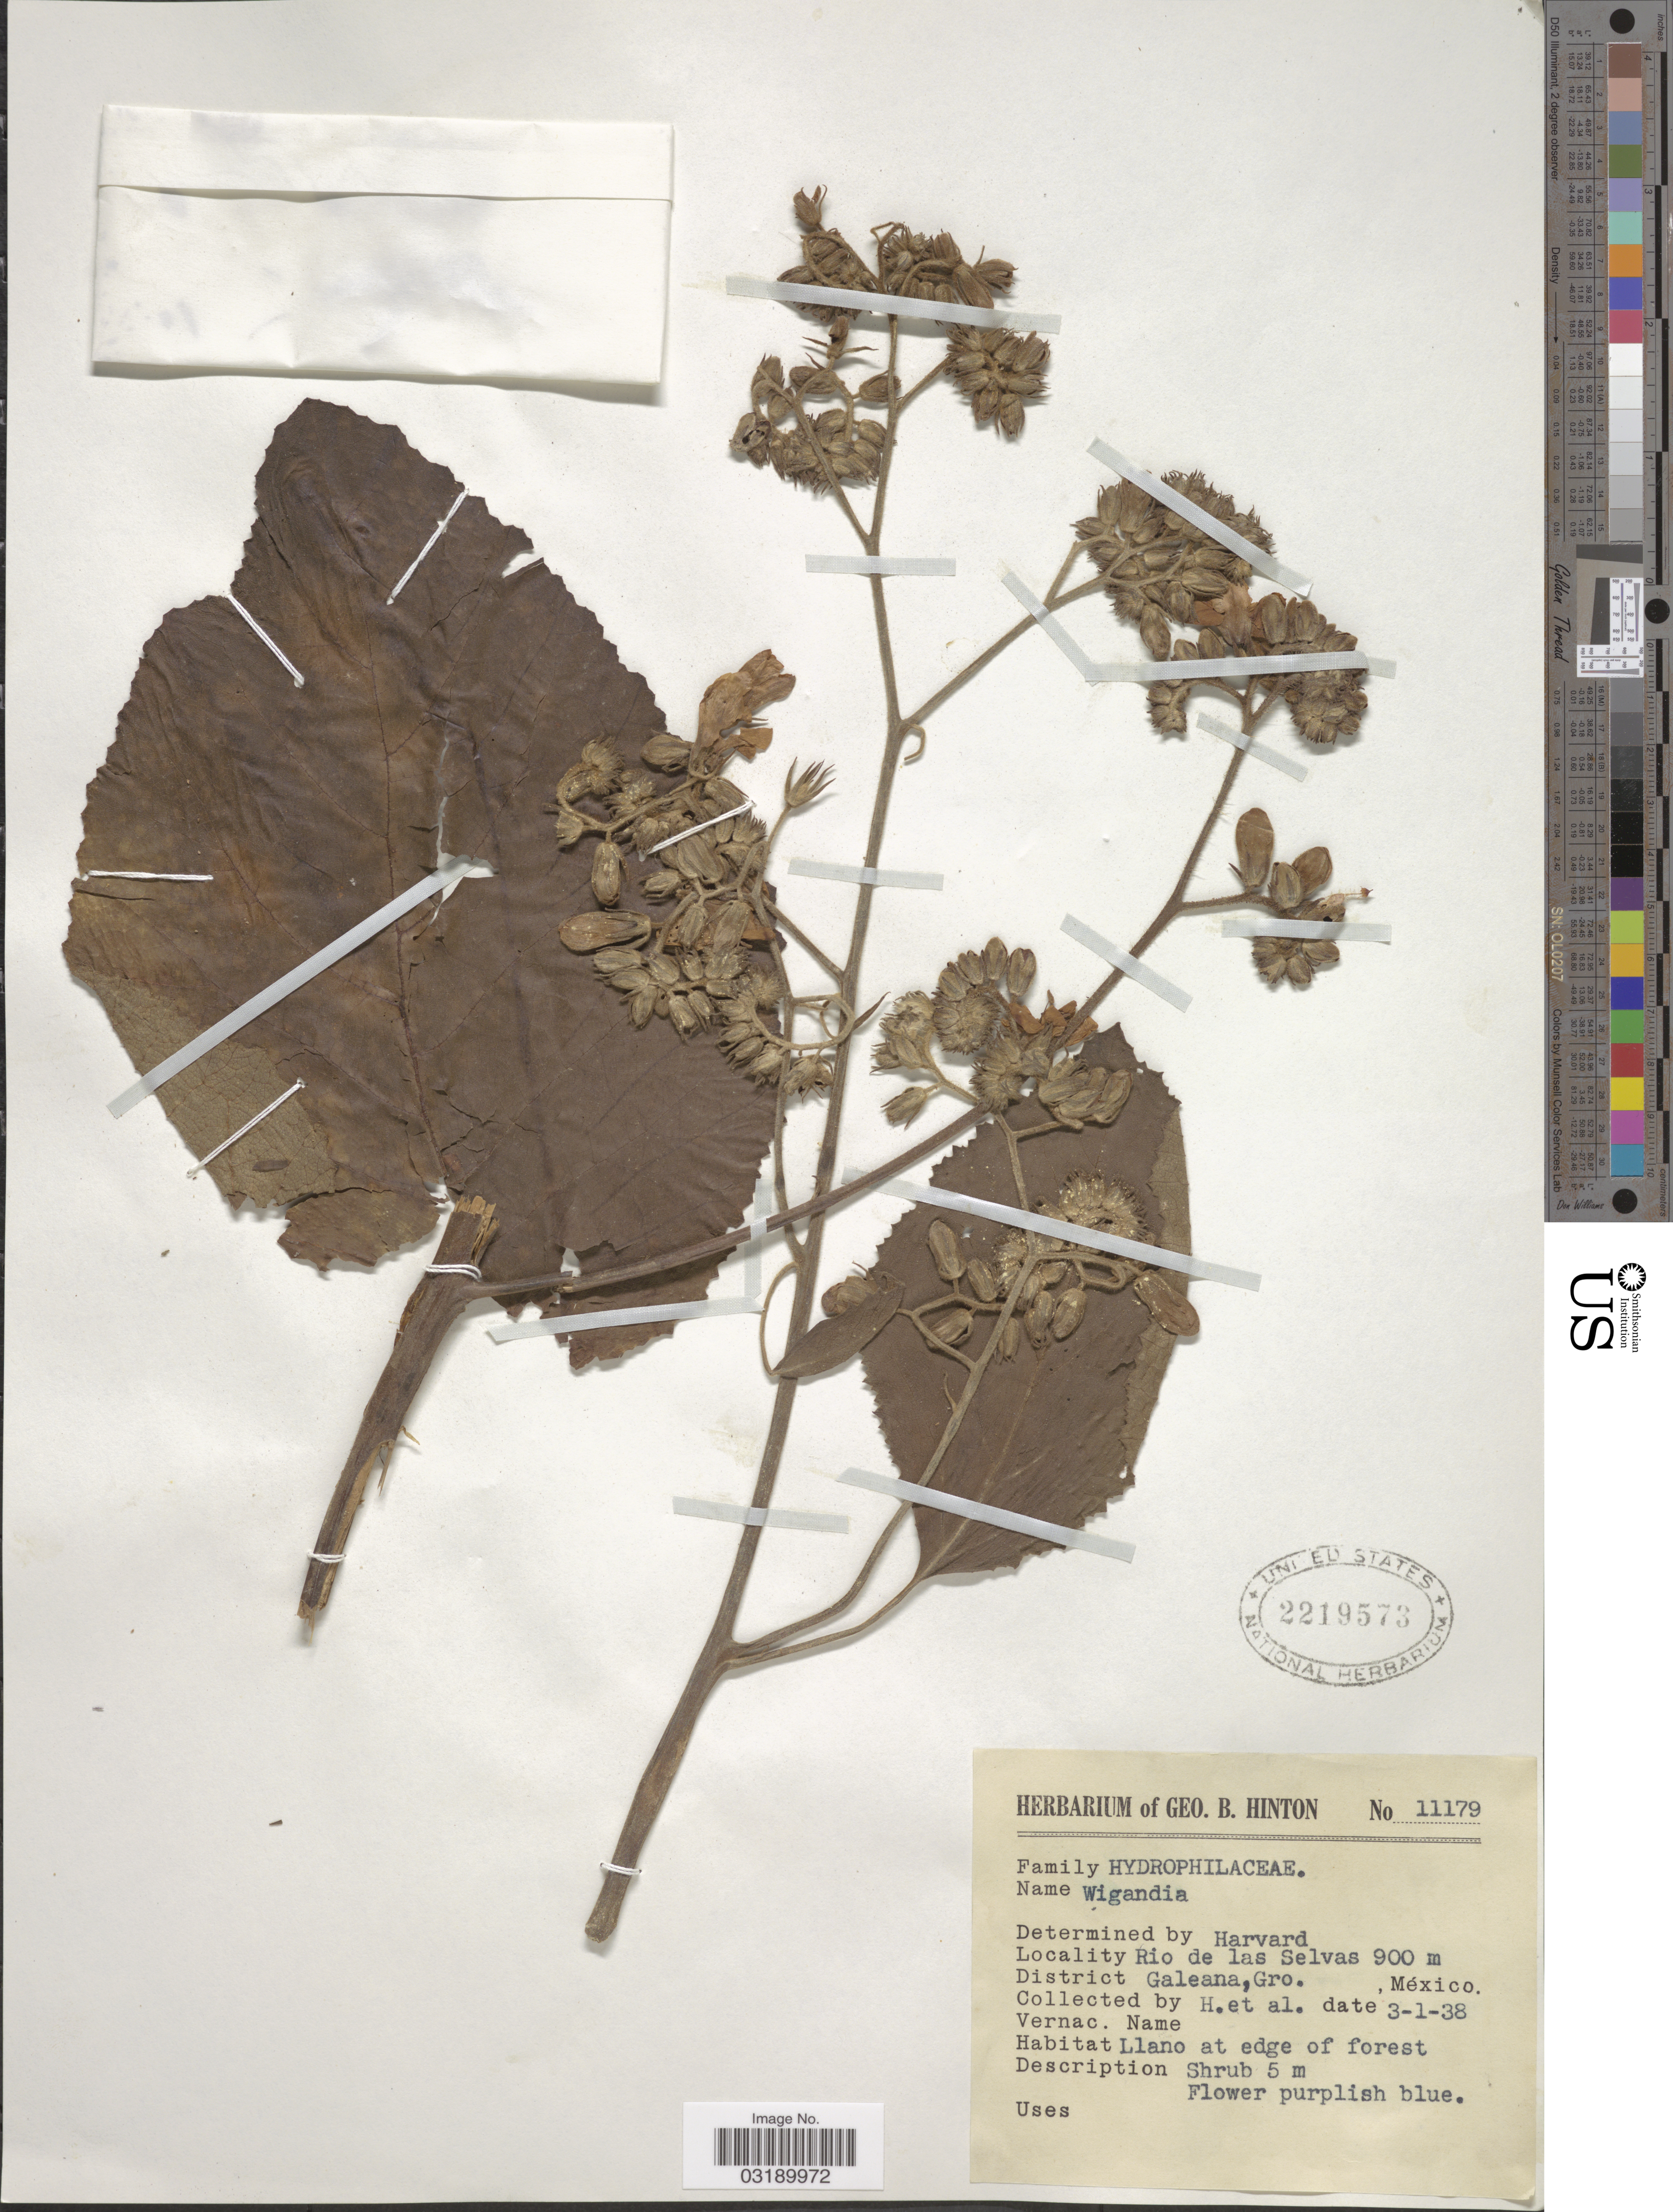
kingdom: Plantae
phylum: Tracheophyta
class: Magnoliopsida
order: Boraginales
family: Namaceae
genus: Wigandia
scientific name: Wigandia sp.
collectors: G. B. Hinton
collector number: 11179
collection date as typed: Transcribed d/m/y: 3/1/38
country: Mexico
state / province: Guerrero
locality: Rio de las Selvas. District Galeana.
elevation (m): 900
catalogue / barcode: US 2219573